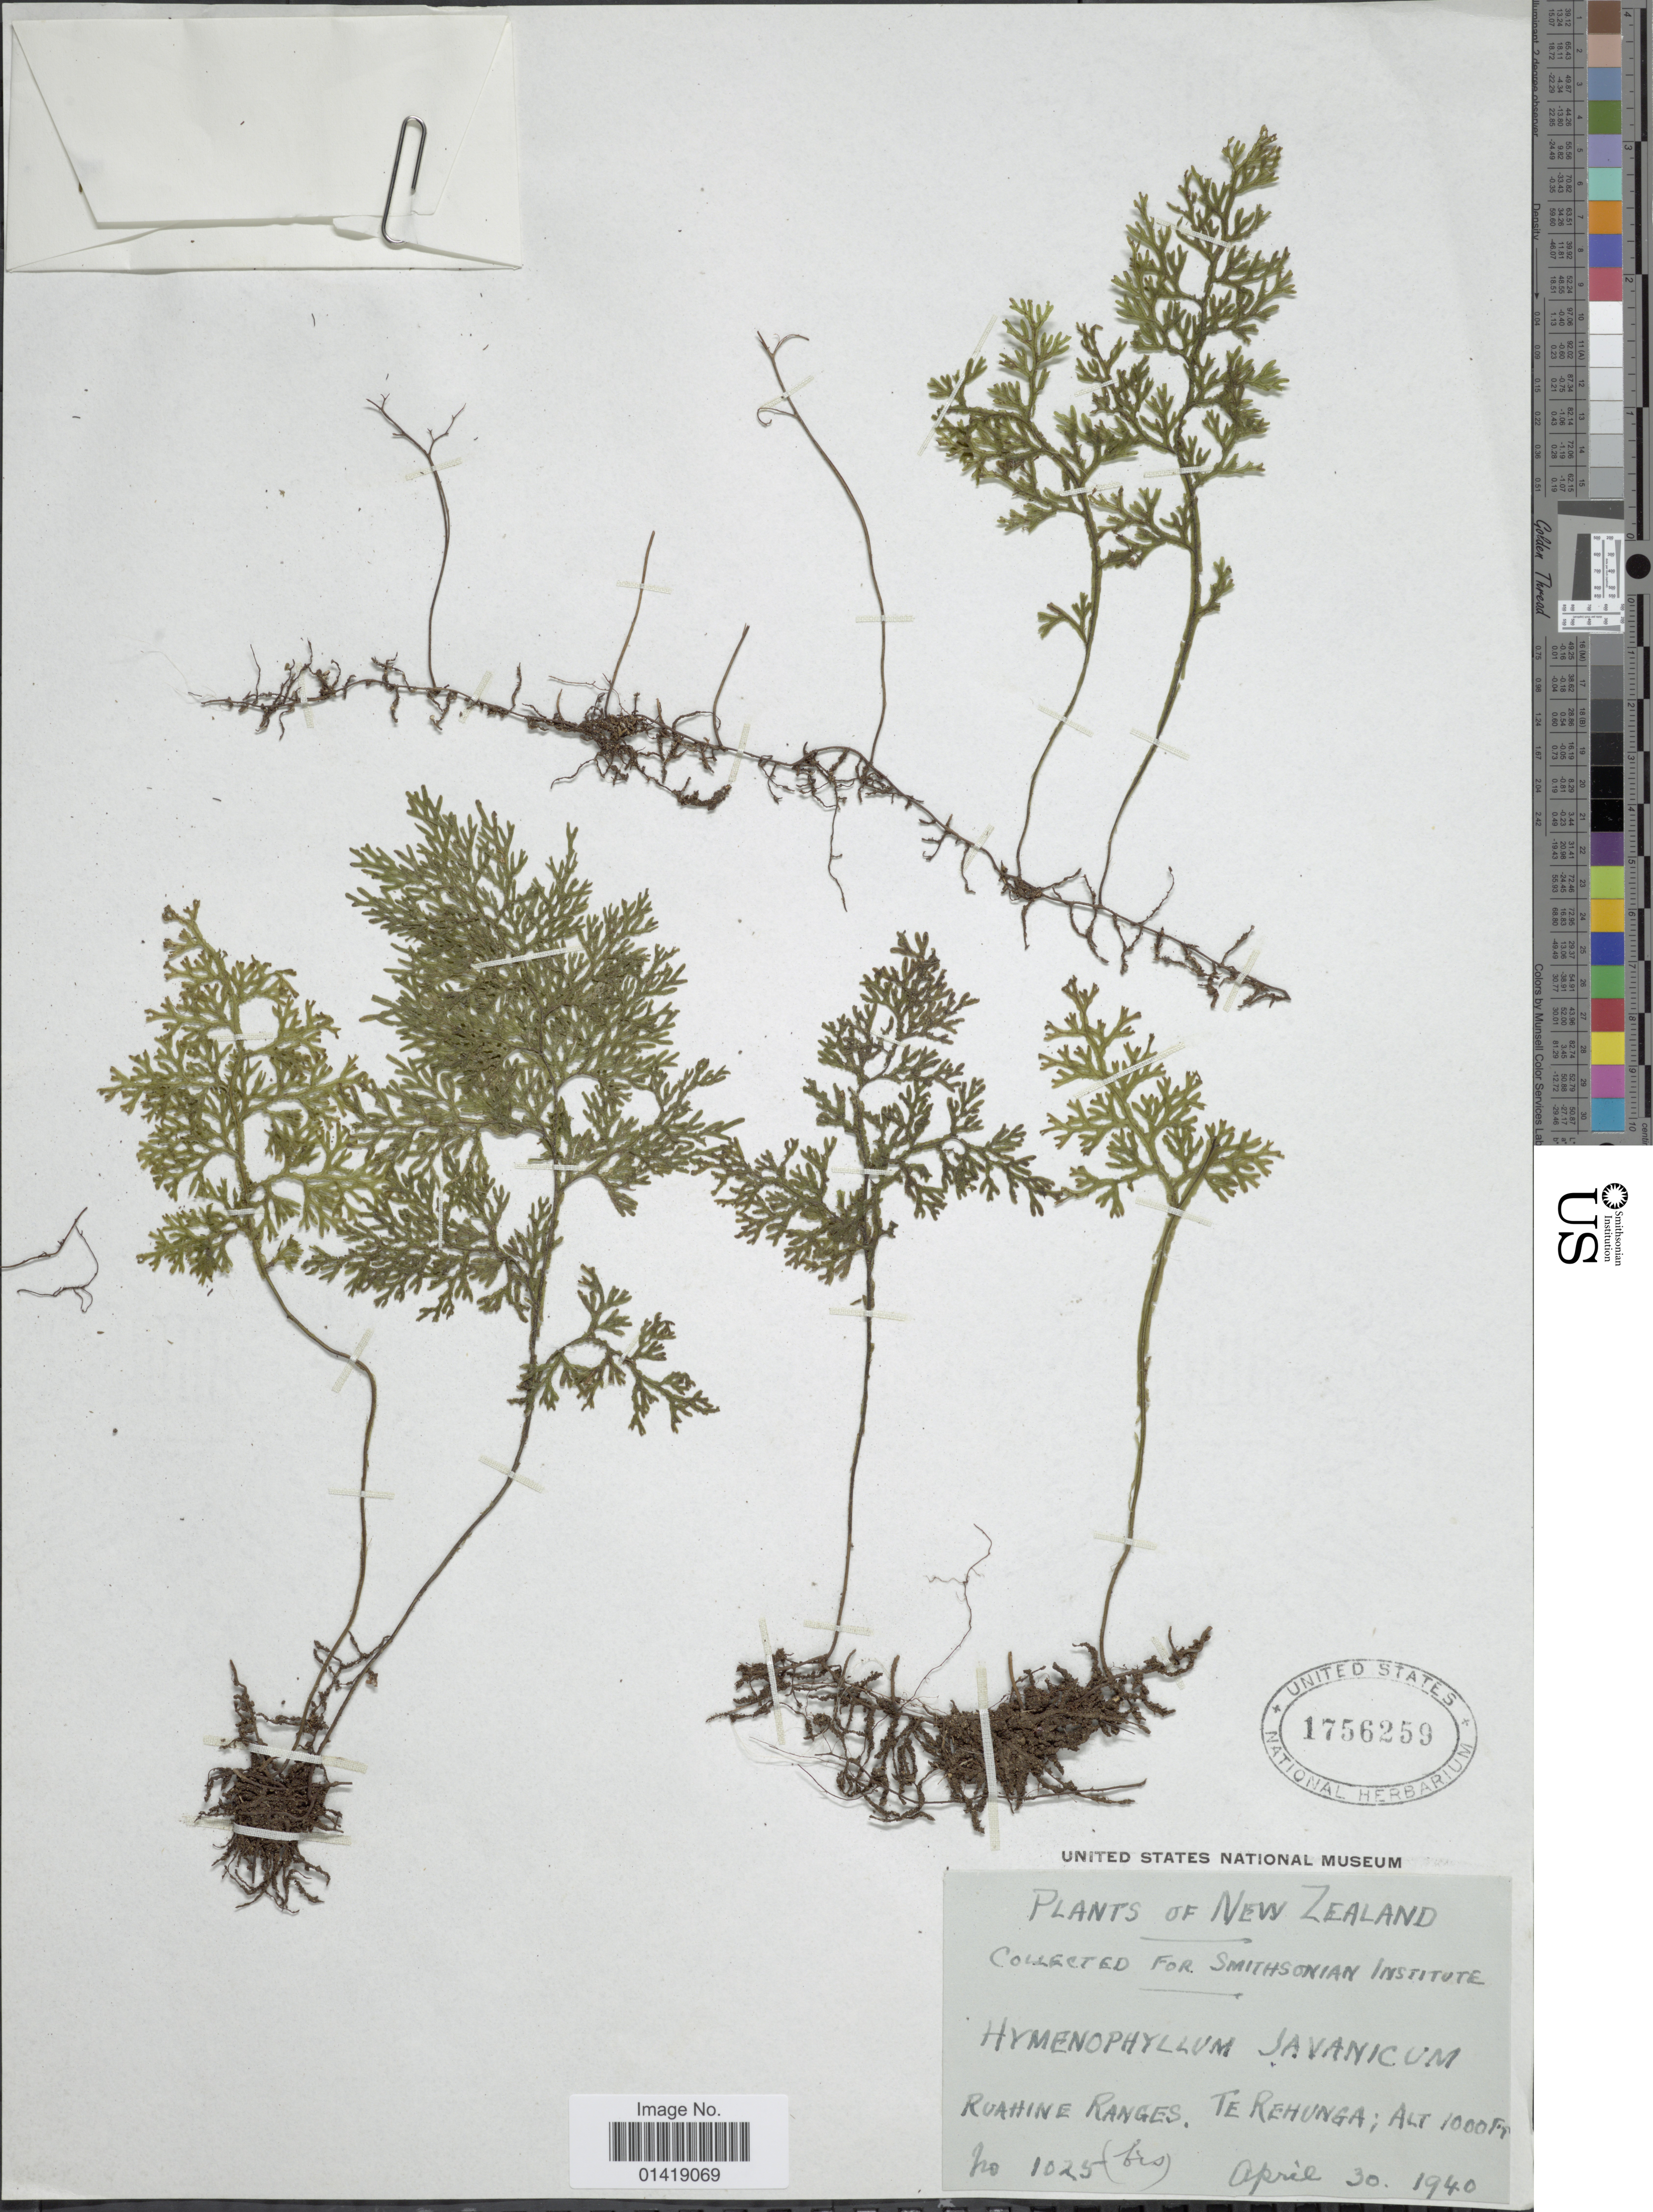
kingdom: Plantae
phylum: Tracheophyta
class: Polypodiopsida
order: Hymenophyllales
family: Hymenophyllaceae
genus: Hymenophyllum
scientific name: Hymenophyllum javanicum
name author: Spreng.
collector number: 1025 (bis)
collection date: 1940-04-30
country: New Zealand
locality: Ruahine ranges te Rehunga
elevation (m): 305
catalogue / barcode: US 1756259